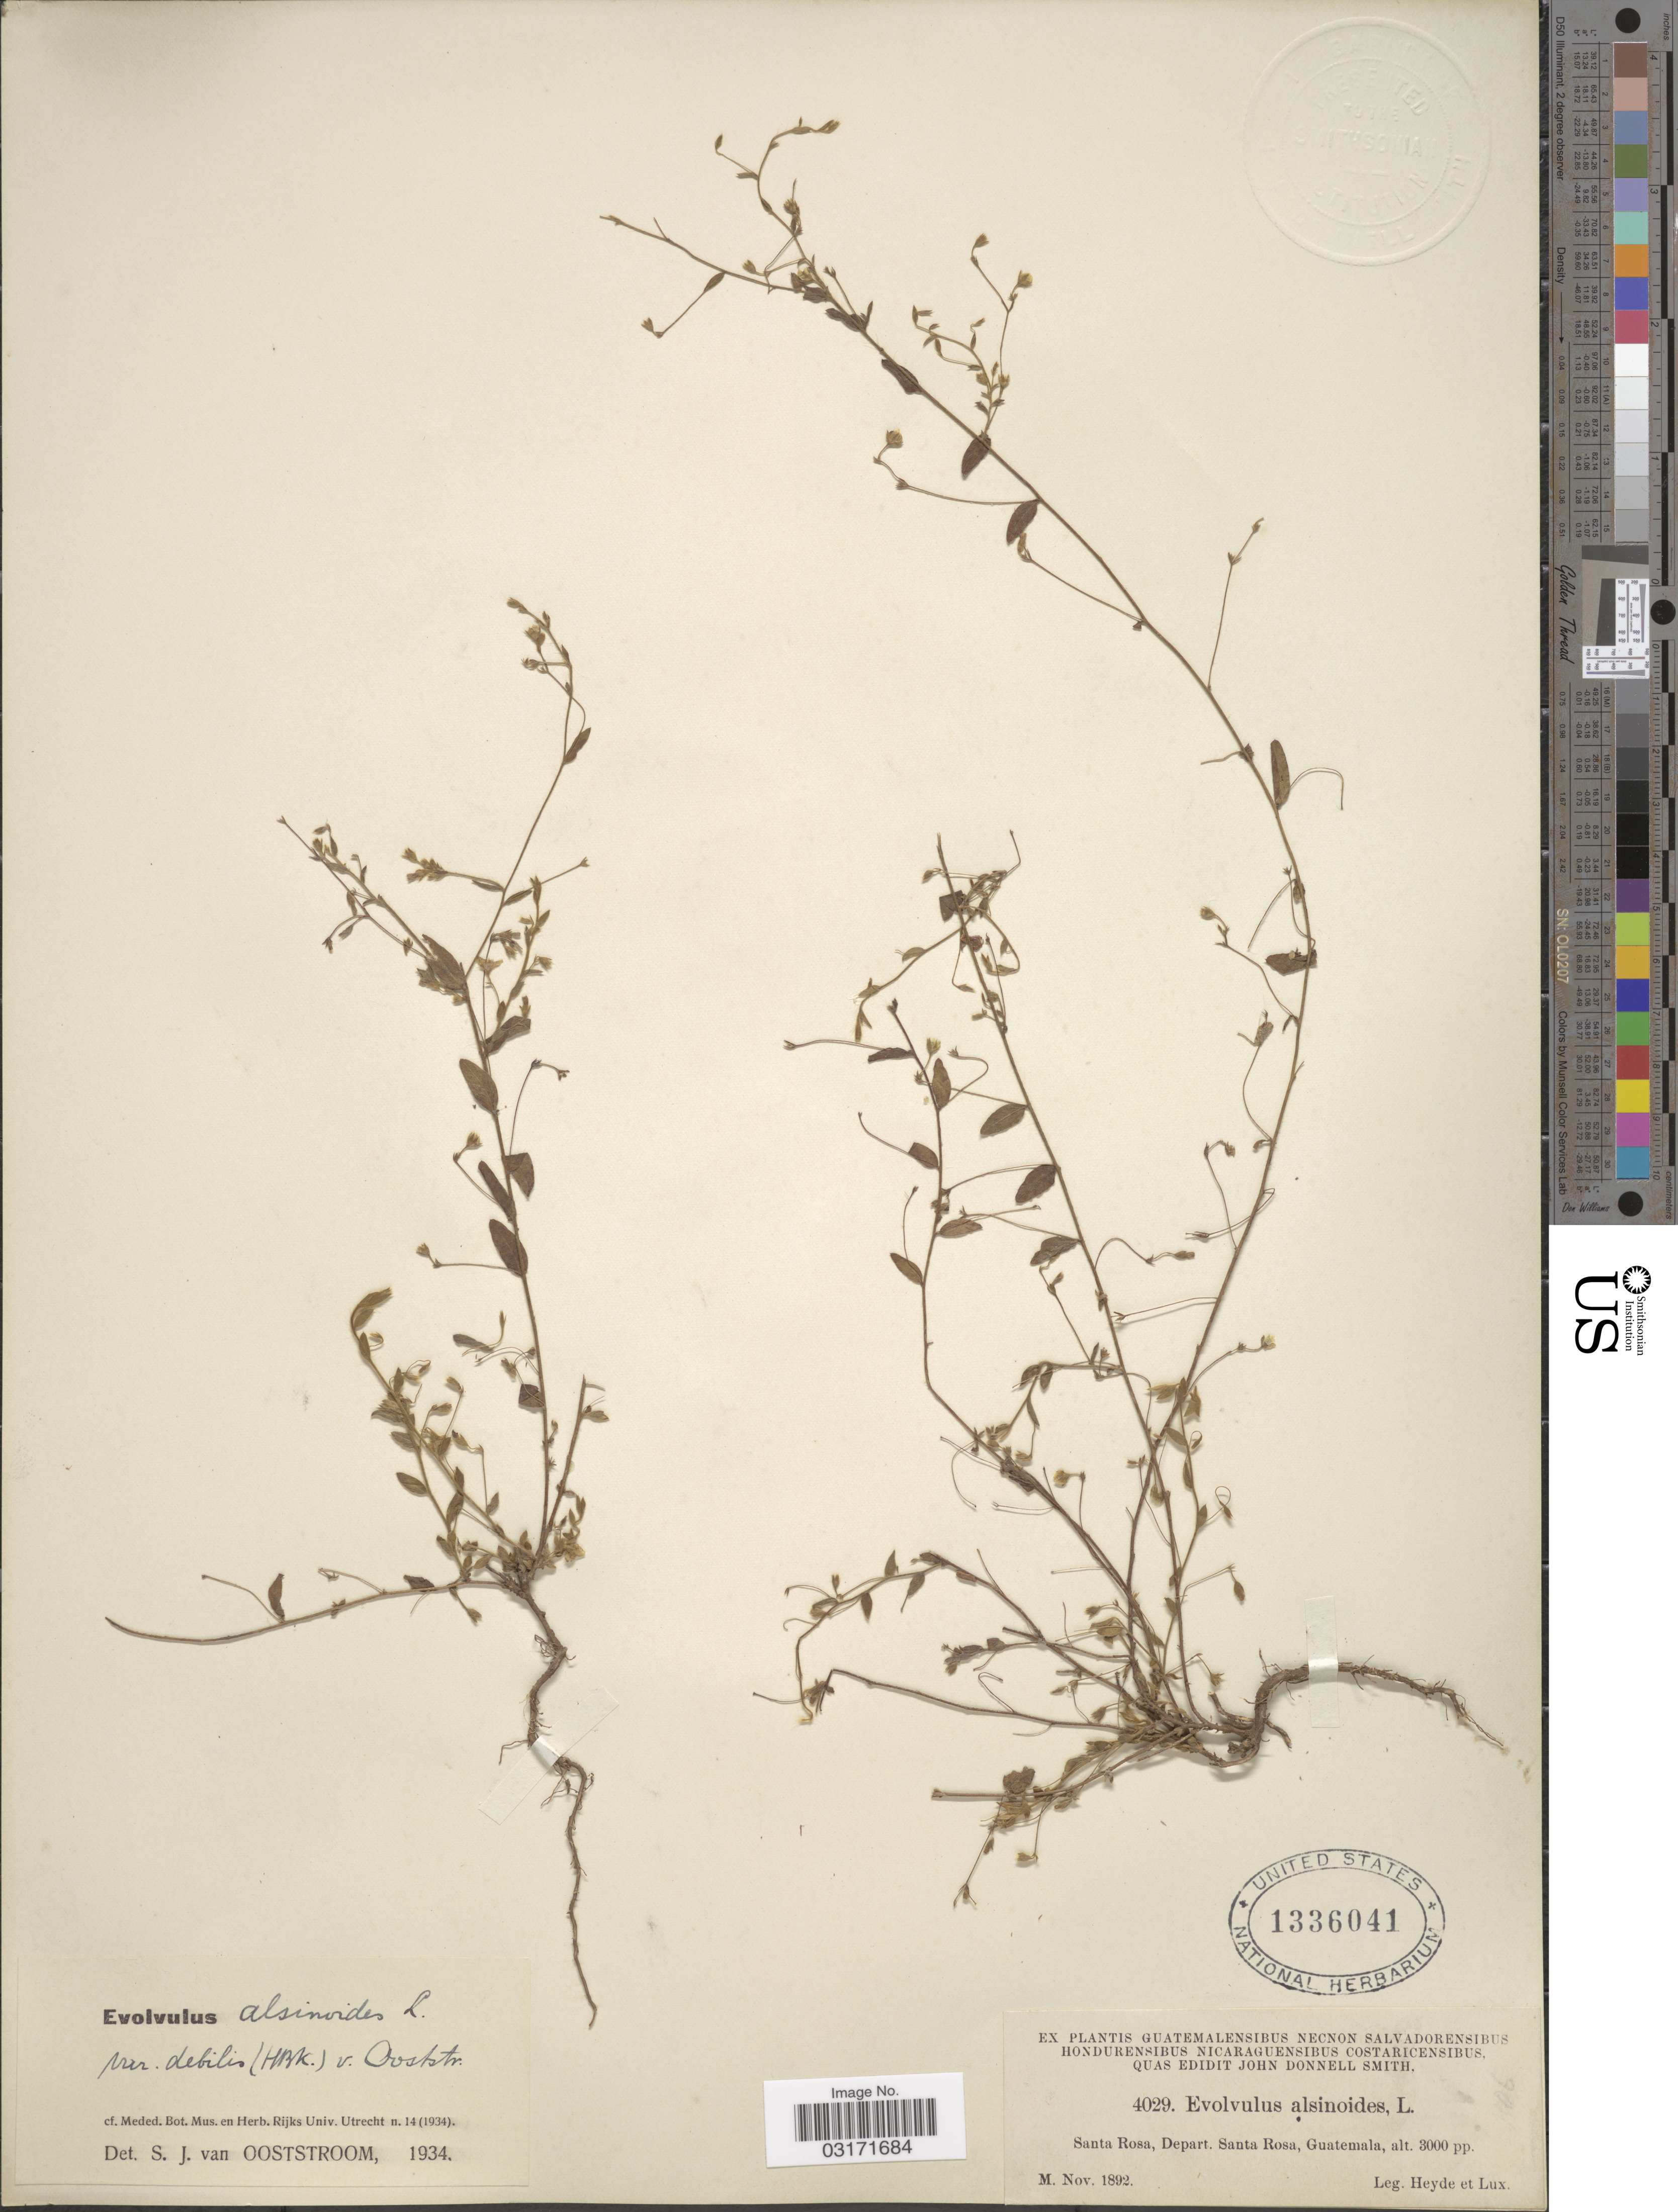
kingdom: Plantae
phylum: Tracheophyta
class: Magnoliopsida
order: Solanales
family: Convolvulaceae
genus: Evolvulus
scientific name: Evolvulus alsinoides var. debilis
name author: (Kunth) Ooststr.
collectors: Heyde & Lux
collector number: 4029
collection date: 1892-11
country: Guatemala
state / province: Santa Rosa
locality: Santa Rosa, Depart. Santa Rosa.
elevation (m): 914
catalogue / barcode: US 1336041